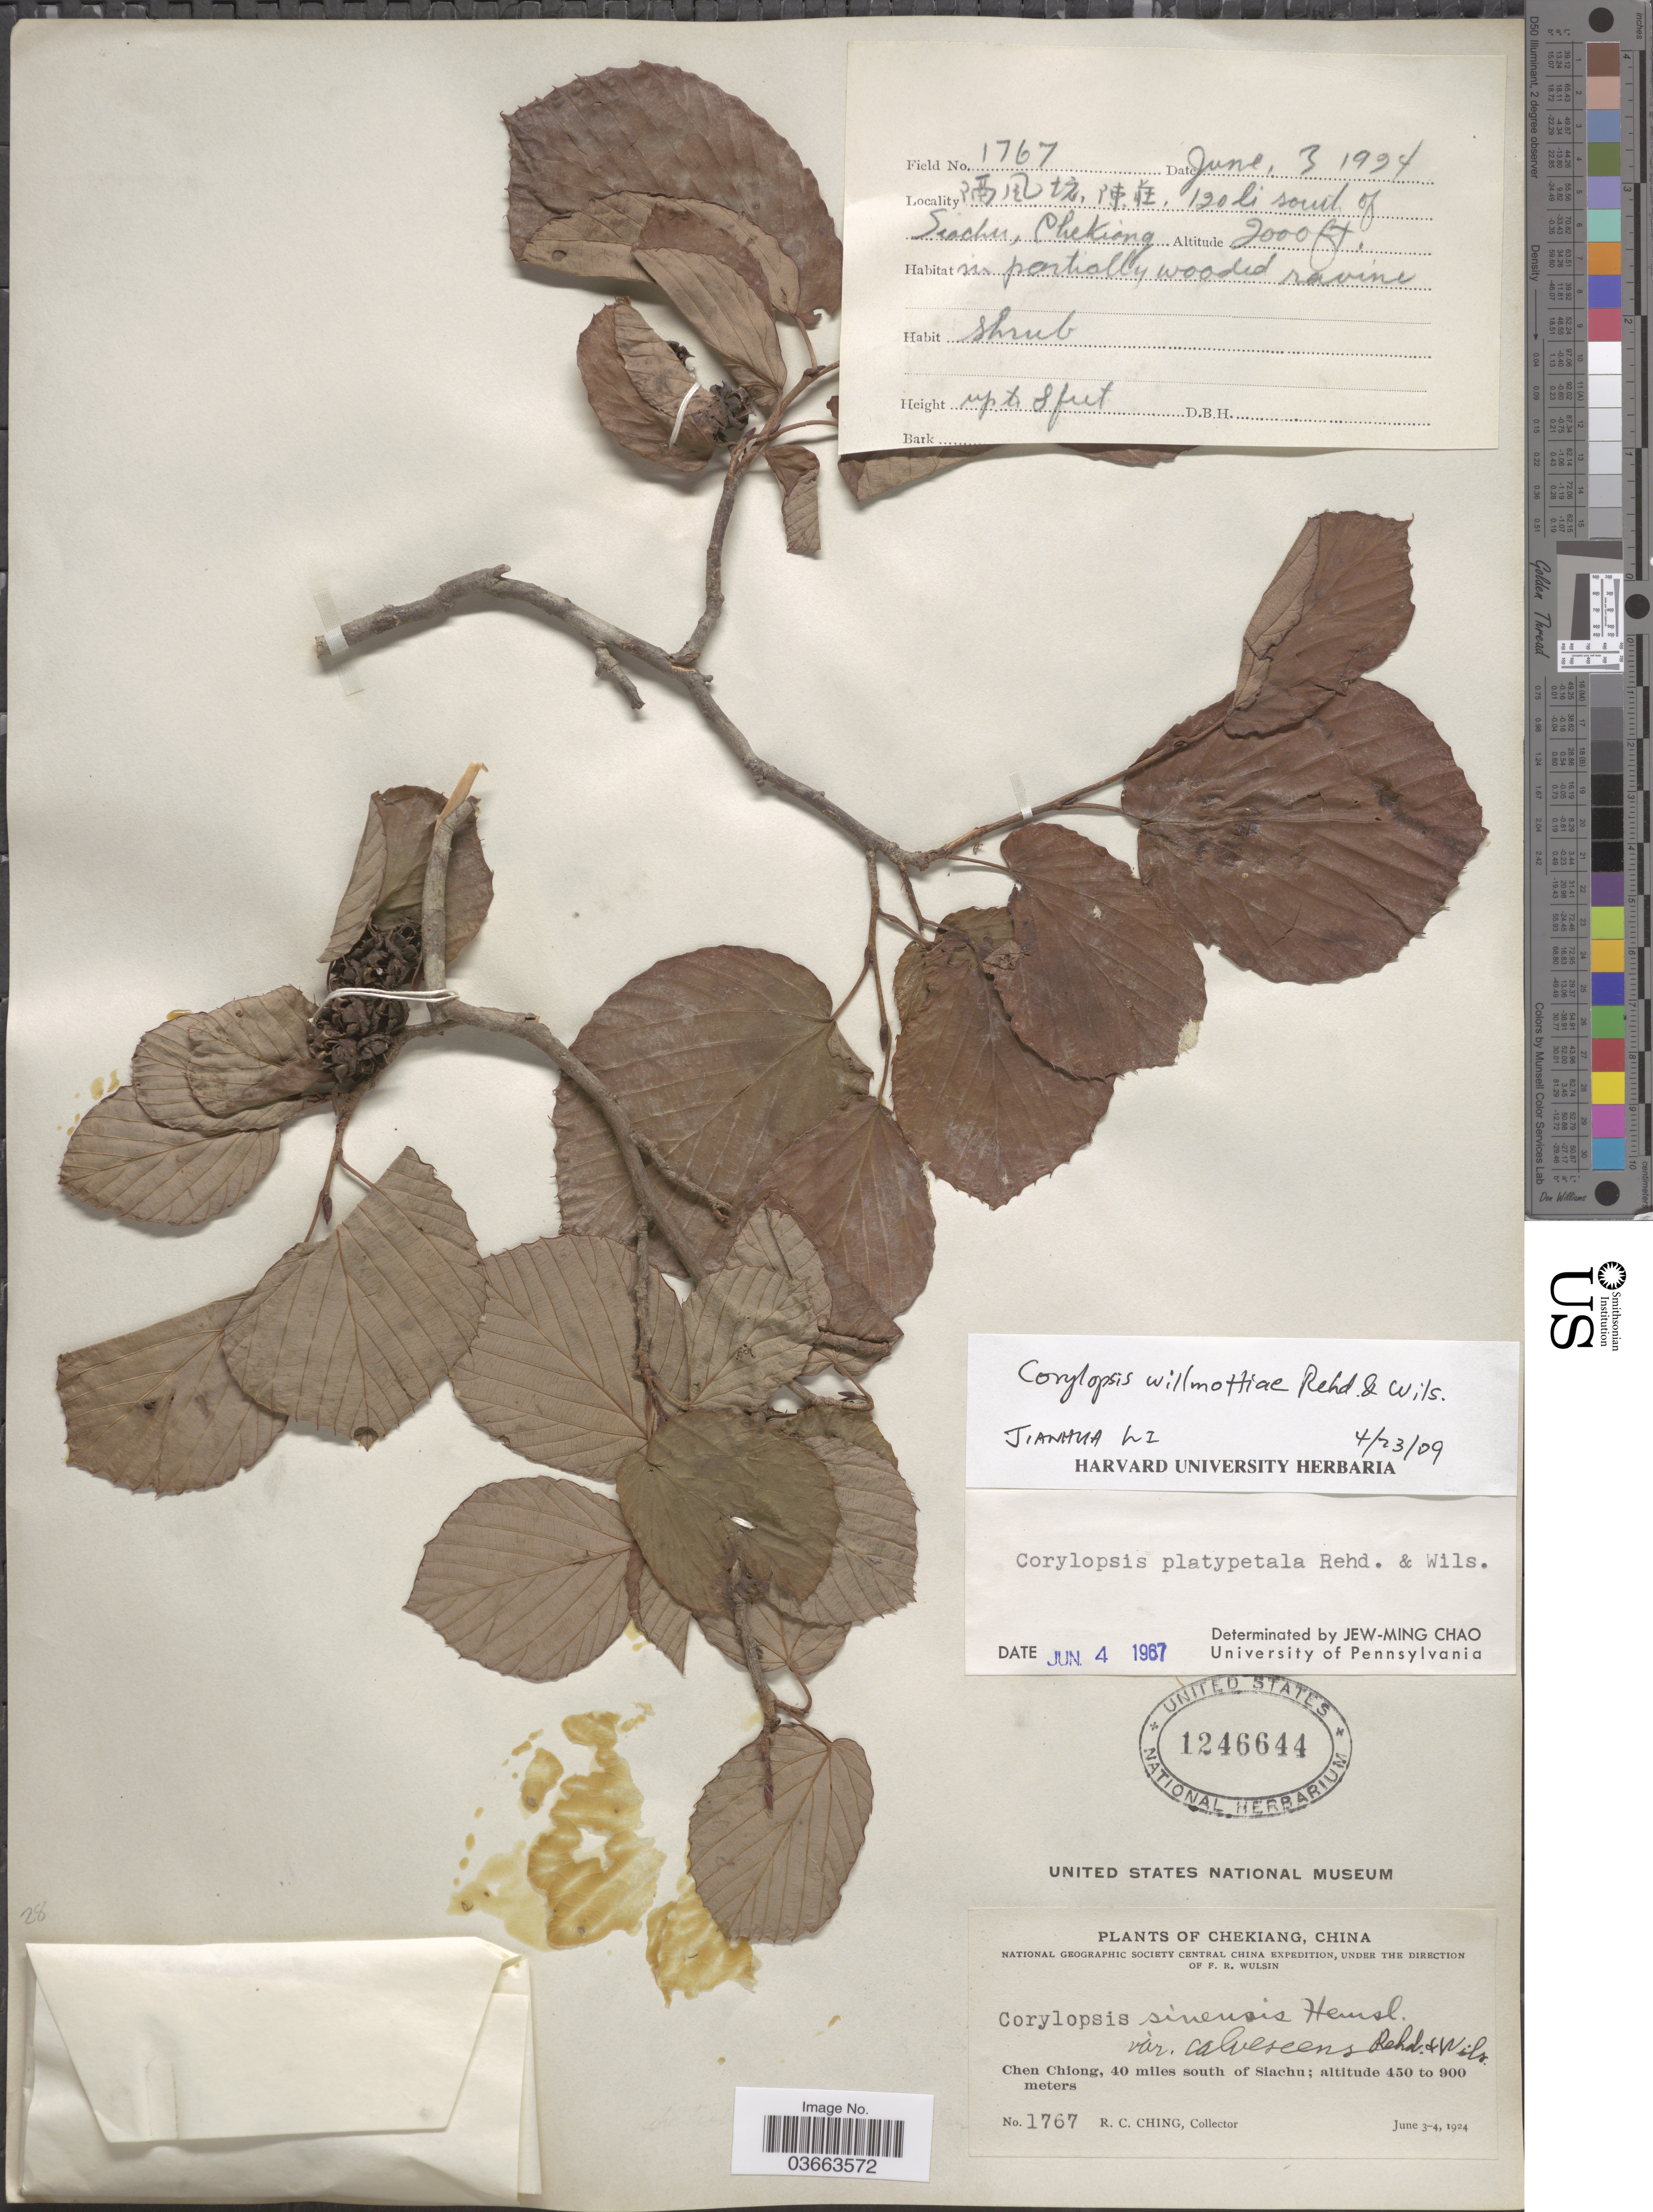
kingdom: Plantae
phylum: Tracheophyta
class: Magnoliopsida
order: Saxifragales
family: Hamamelidaceae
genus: Corylopsis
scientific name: Corylopsis willmottiae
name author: Rehder & E.H. Wilson in Sarg.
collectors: R. C. Ching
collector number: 1767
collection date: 1924-06-03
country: China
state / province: Zhejiang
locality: Chen Choing, 40 miles south of Siachu. X , 120 li south of Siachu, Chekiang.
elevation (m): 610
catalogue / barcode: US 1246644